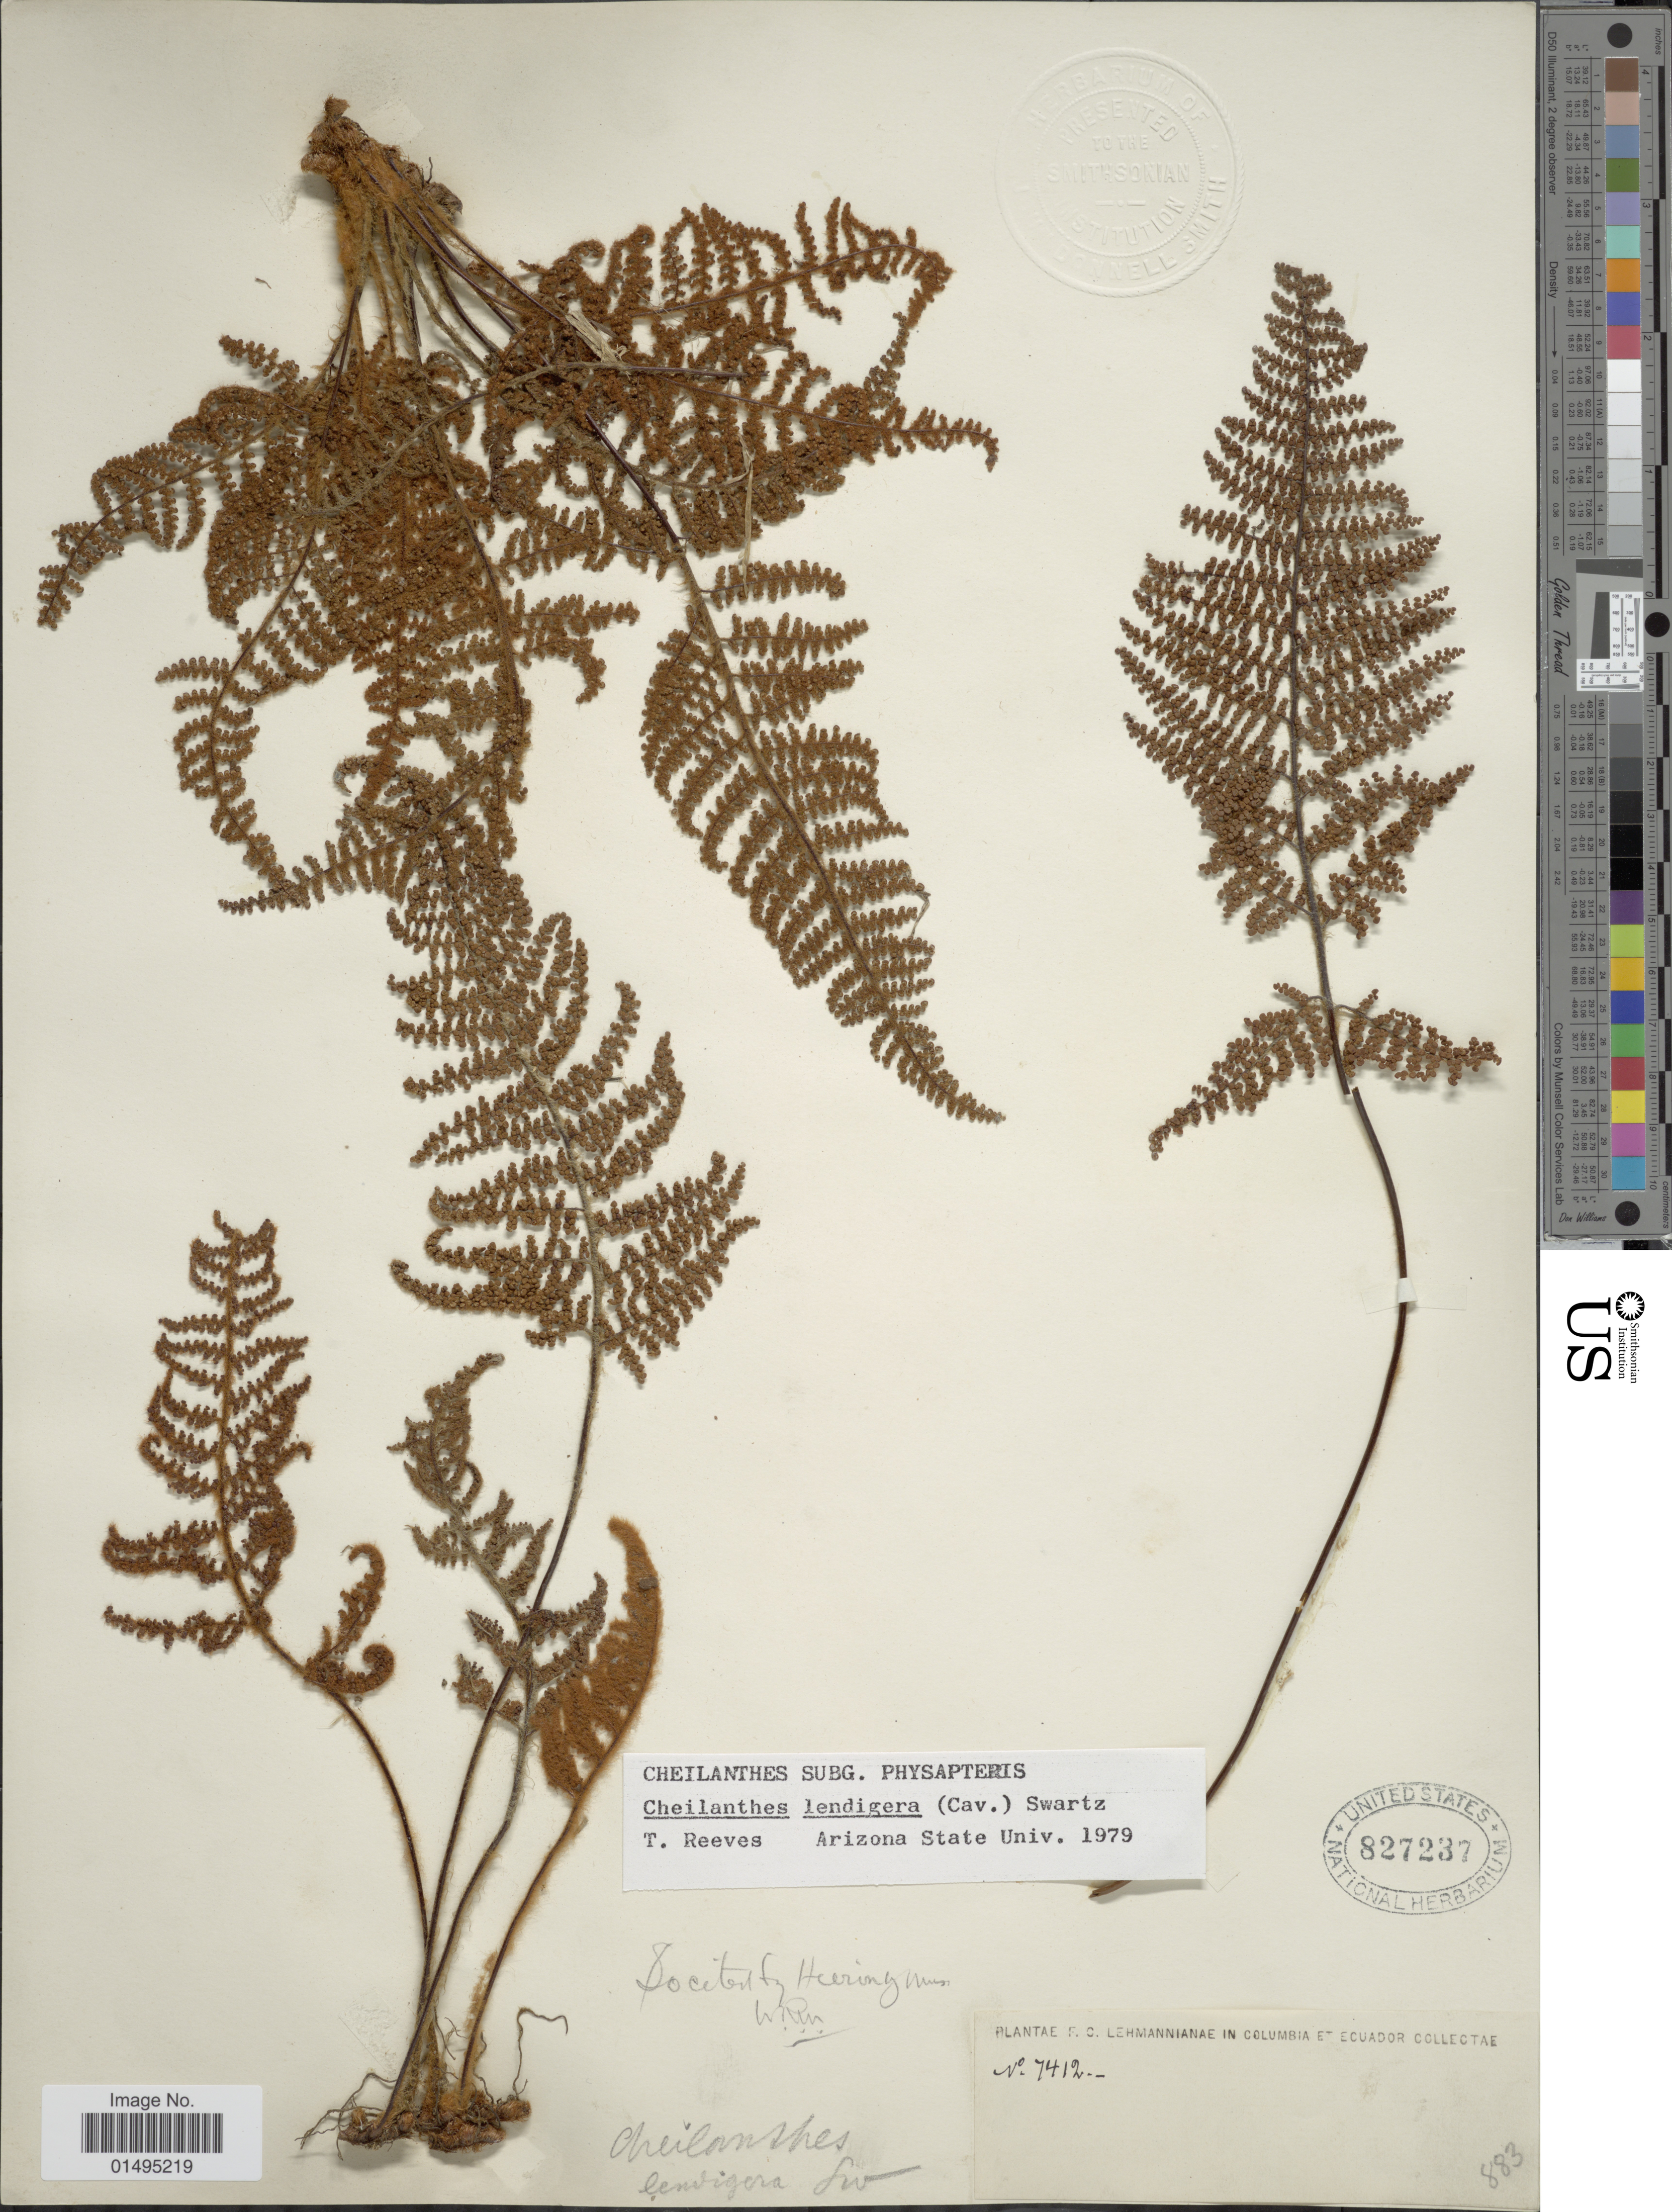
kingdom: Plantae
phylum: Tracheophyta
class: Polypodiopsida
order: Polypodiales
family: Pteridaceae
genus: Myriopteris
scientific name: Myriopteris lendigera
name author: (Cav.) J. Sm.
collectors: F. C. Lehmann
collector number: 7412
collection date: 1883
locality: Columbia et Ecuador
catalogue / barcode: US 827237